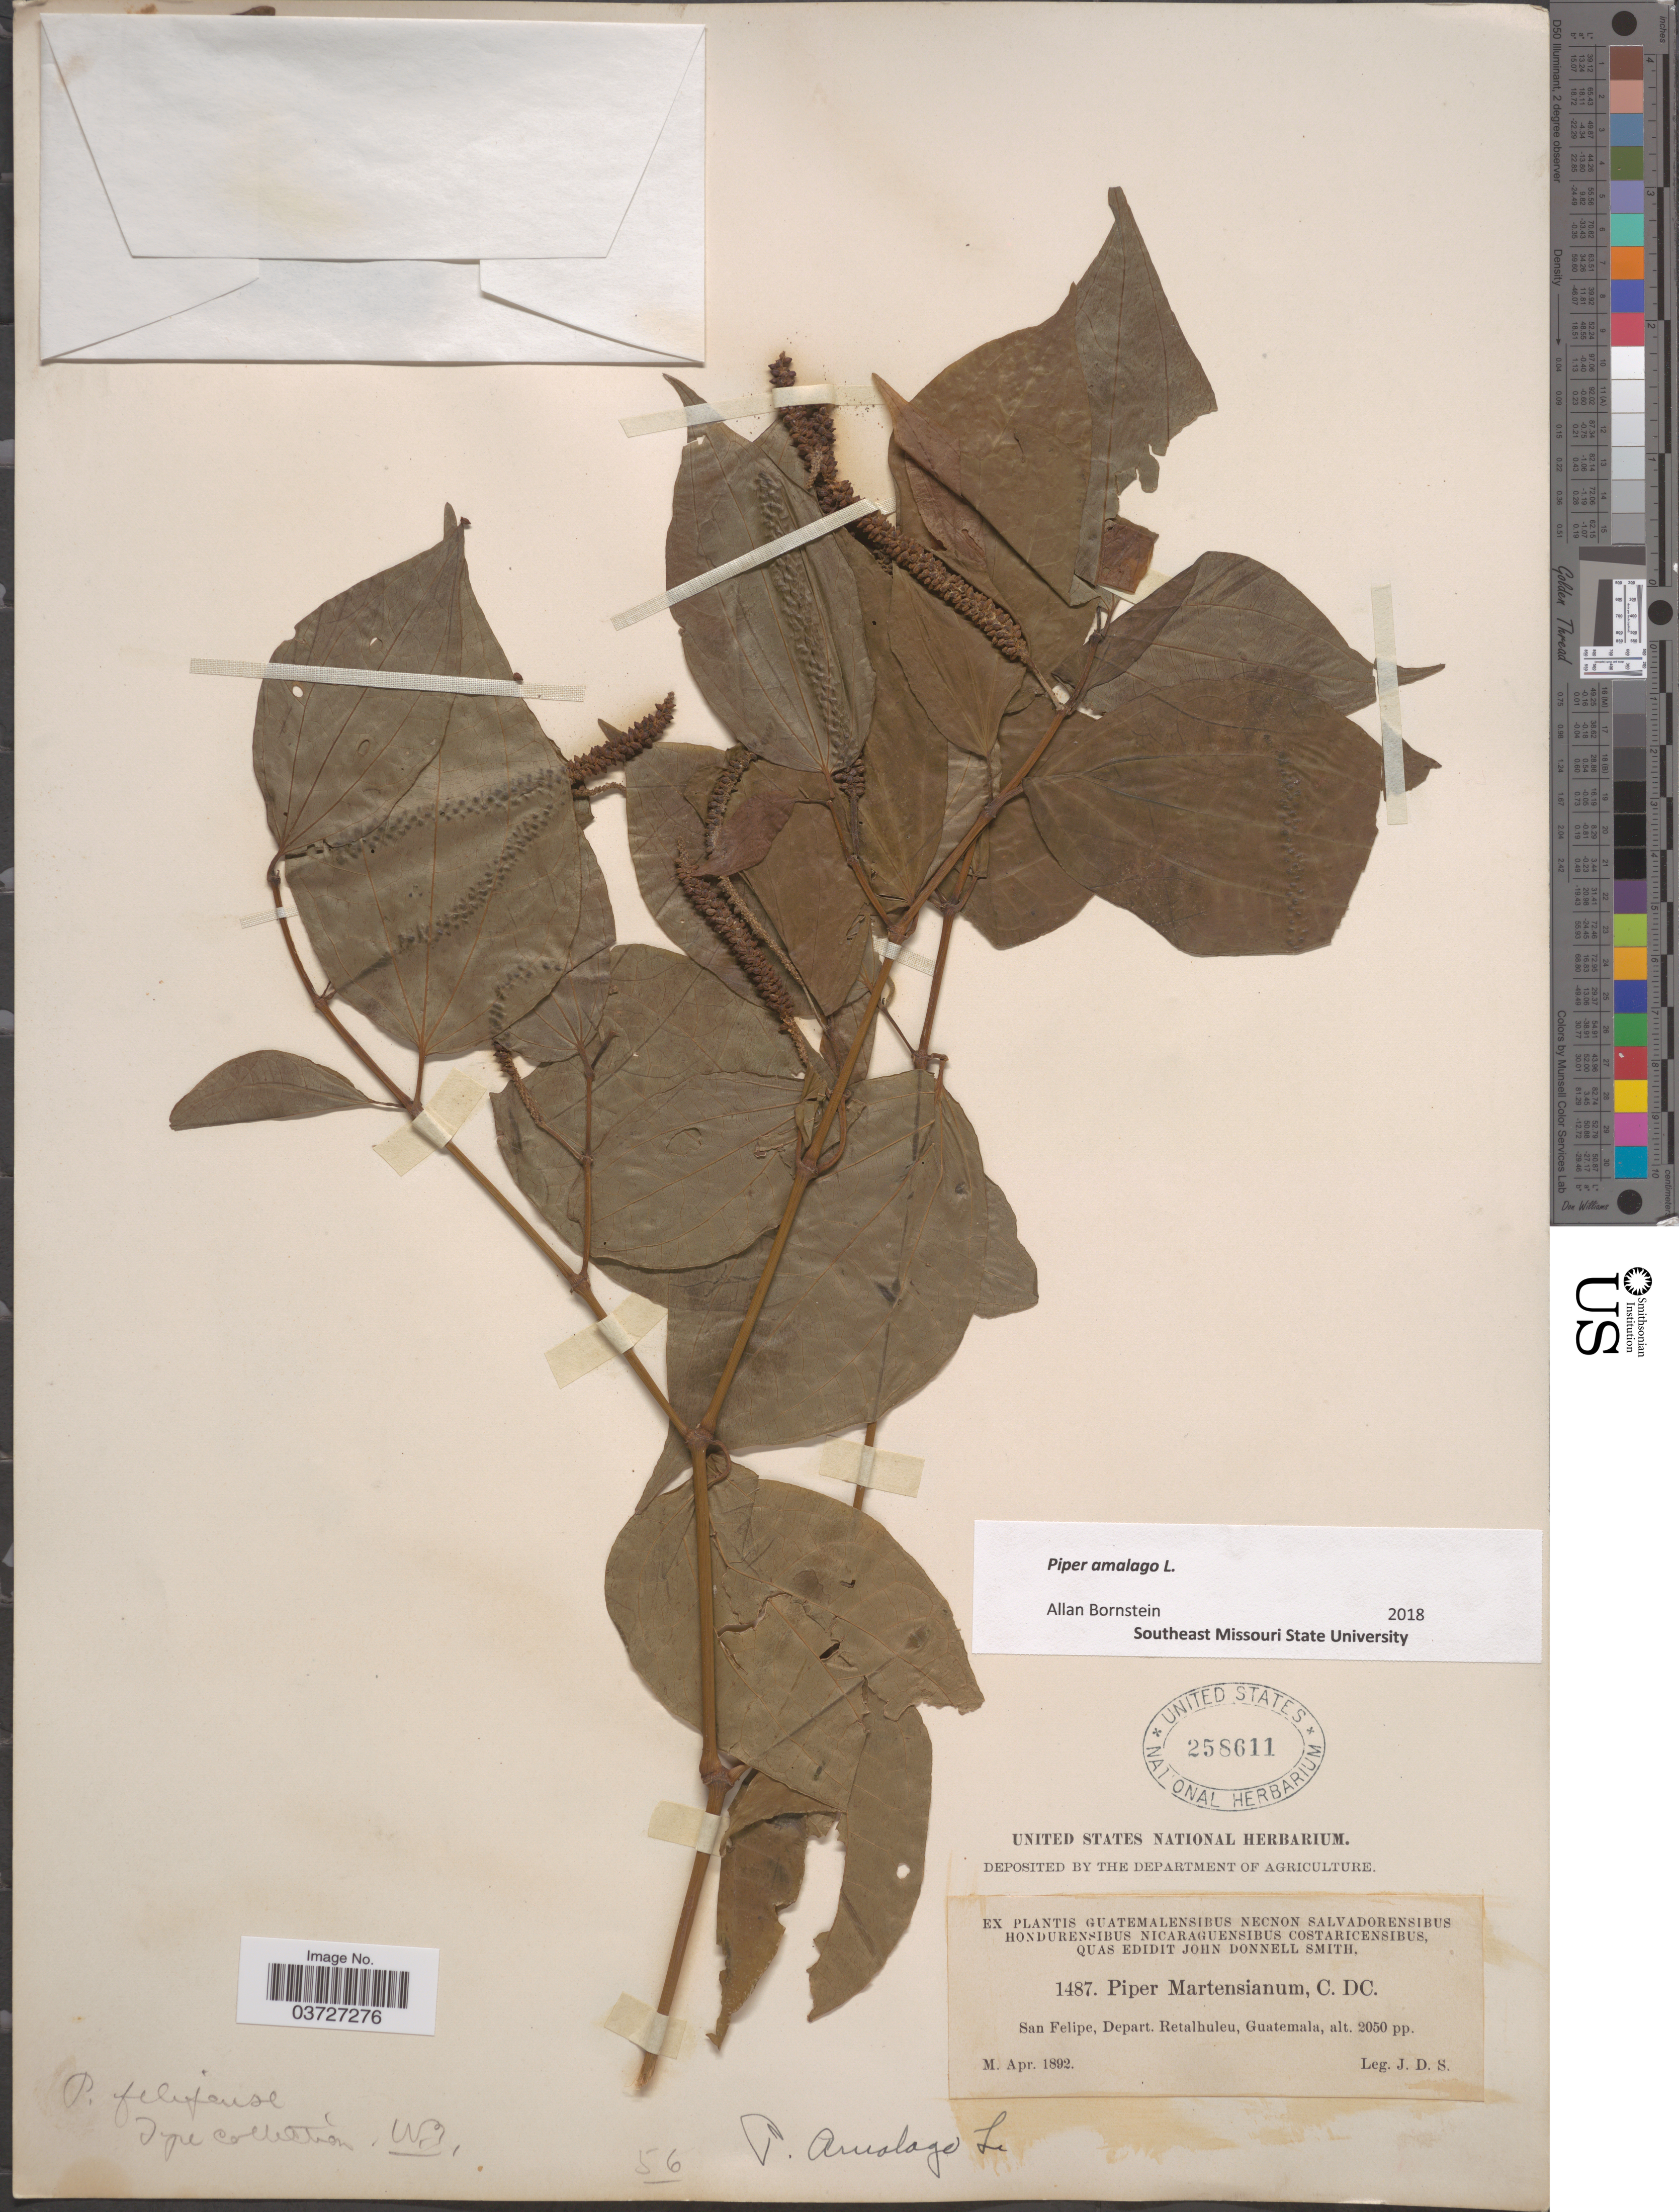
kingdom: Plantae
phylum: Tracheophyta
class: Magnoliopsida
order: Piperales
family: Piperaceae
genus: Piper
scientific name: Piper amalago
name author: L.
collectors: J. Donnell Smith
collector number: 1487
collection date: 1892-04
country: Guatemala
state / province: Retalhuleu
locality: San Felipe, Depart. Retalhuleu.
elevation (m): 625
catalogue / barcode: US 258611